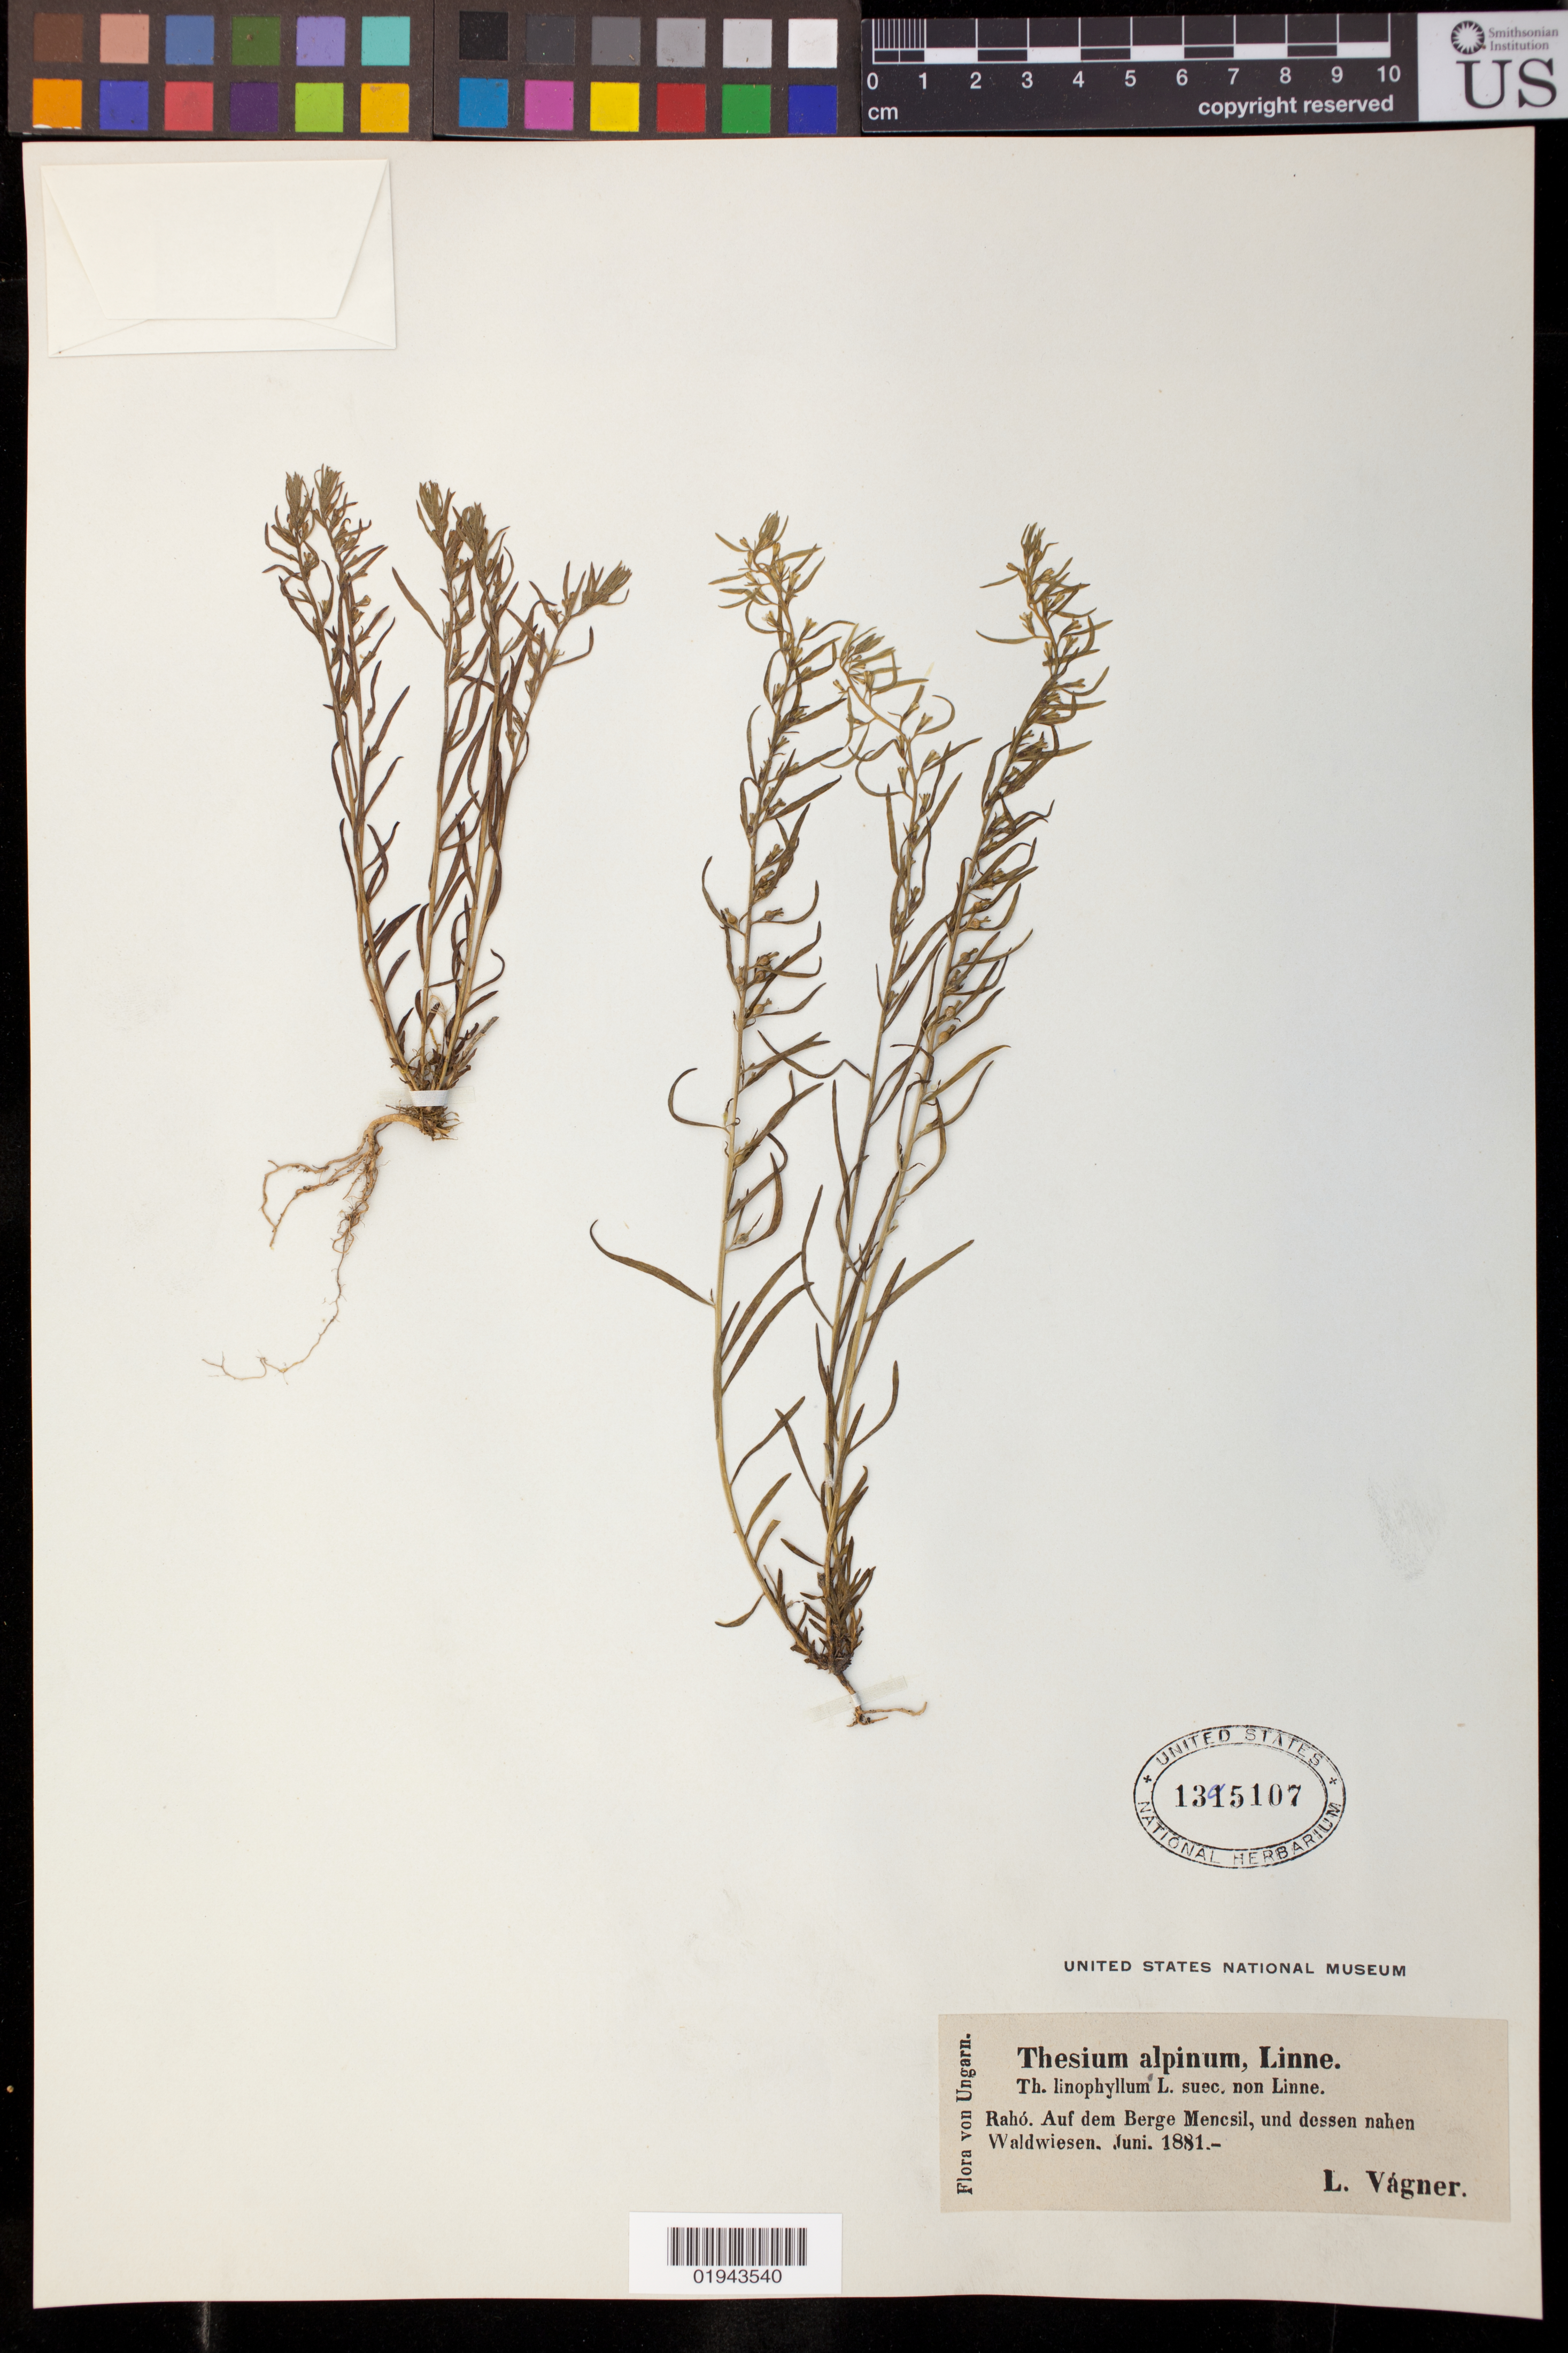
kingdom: Plantae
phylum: Tracheophyta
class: Magnoliopsida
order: Santalales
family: Thesiaceae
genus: Thesium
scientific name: Thesium alpinum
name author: L.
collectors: L. Vagner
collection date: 1881-06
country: Ukraine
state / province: Zakarpattya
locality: Raho. Auf dem Berge Mencsil, und dessen nahen Waldwiesen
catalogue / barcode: US 1395107